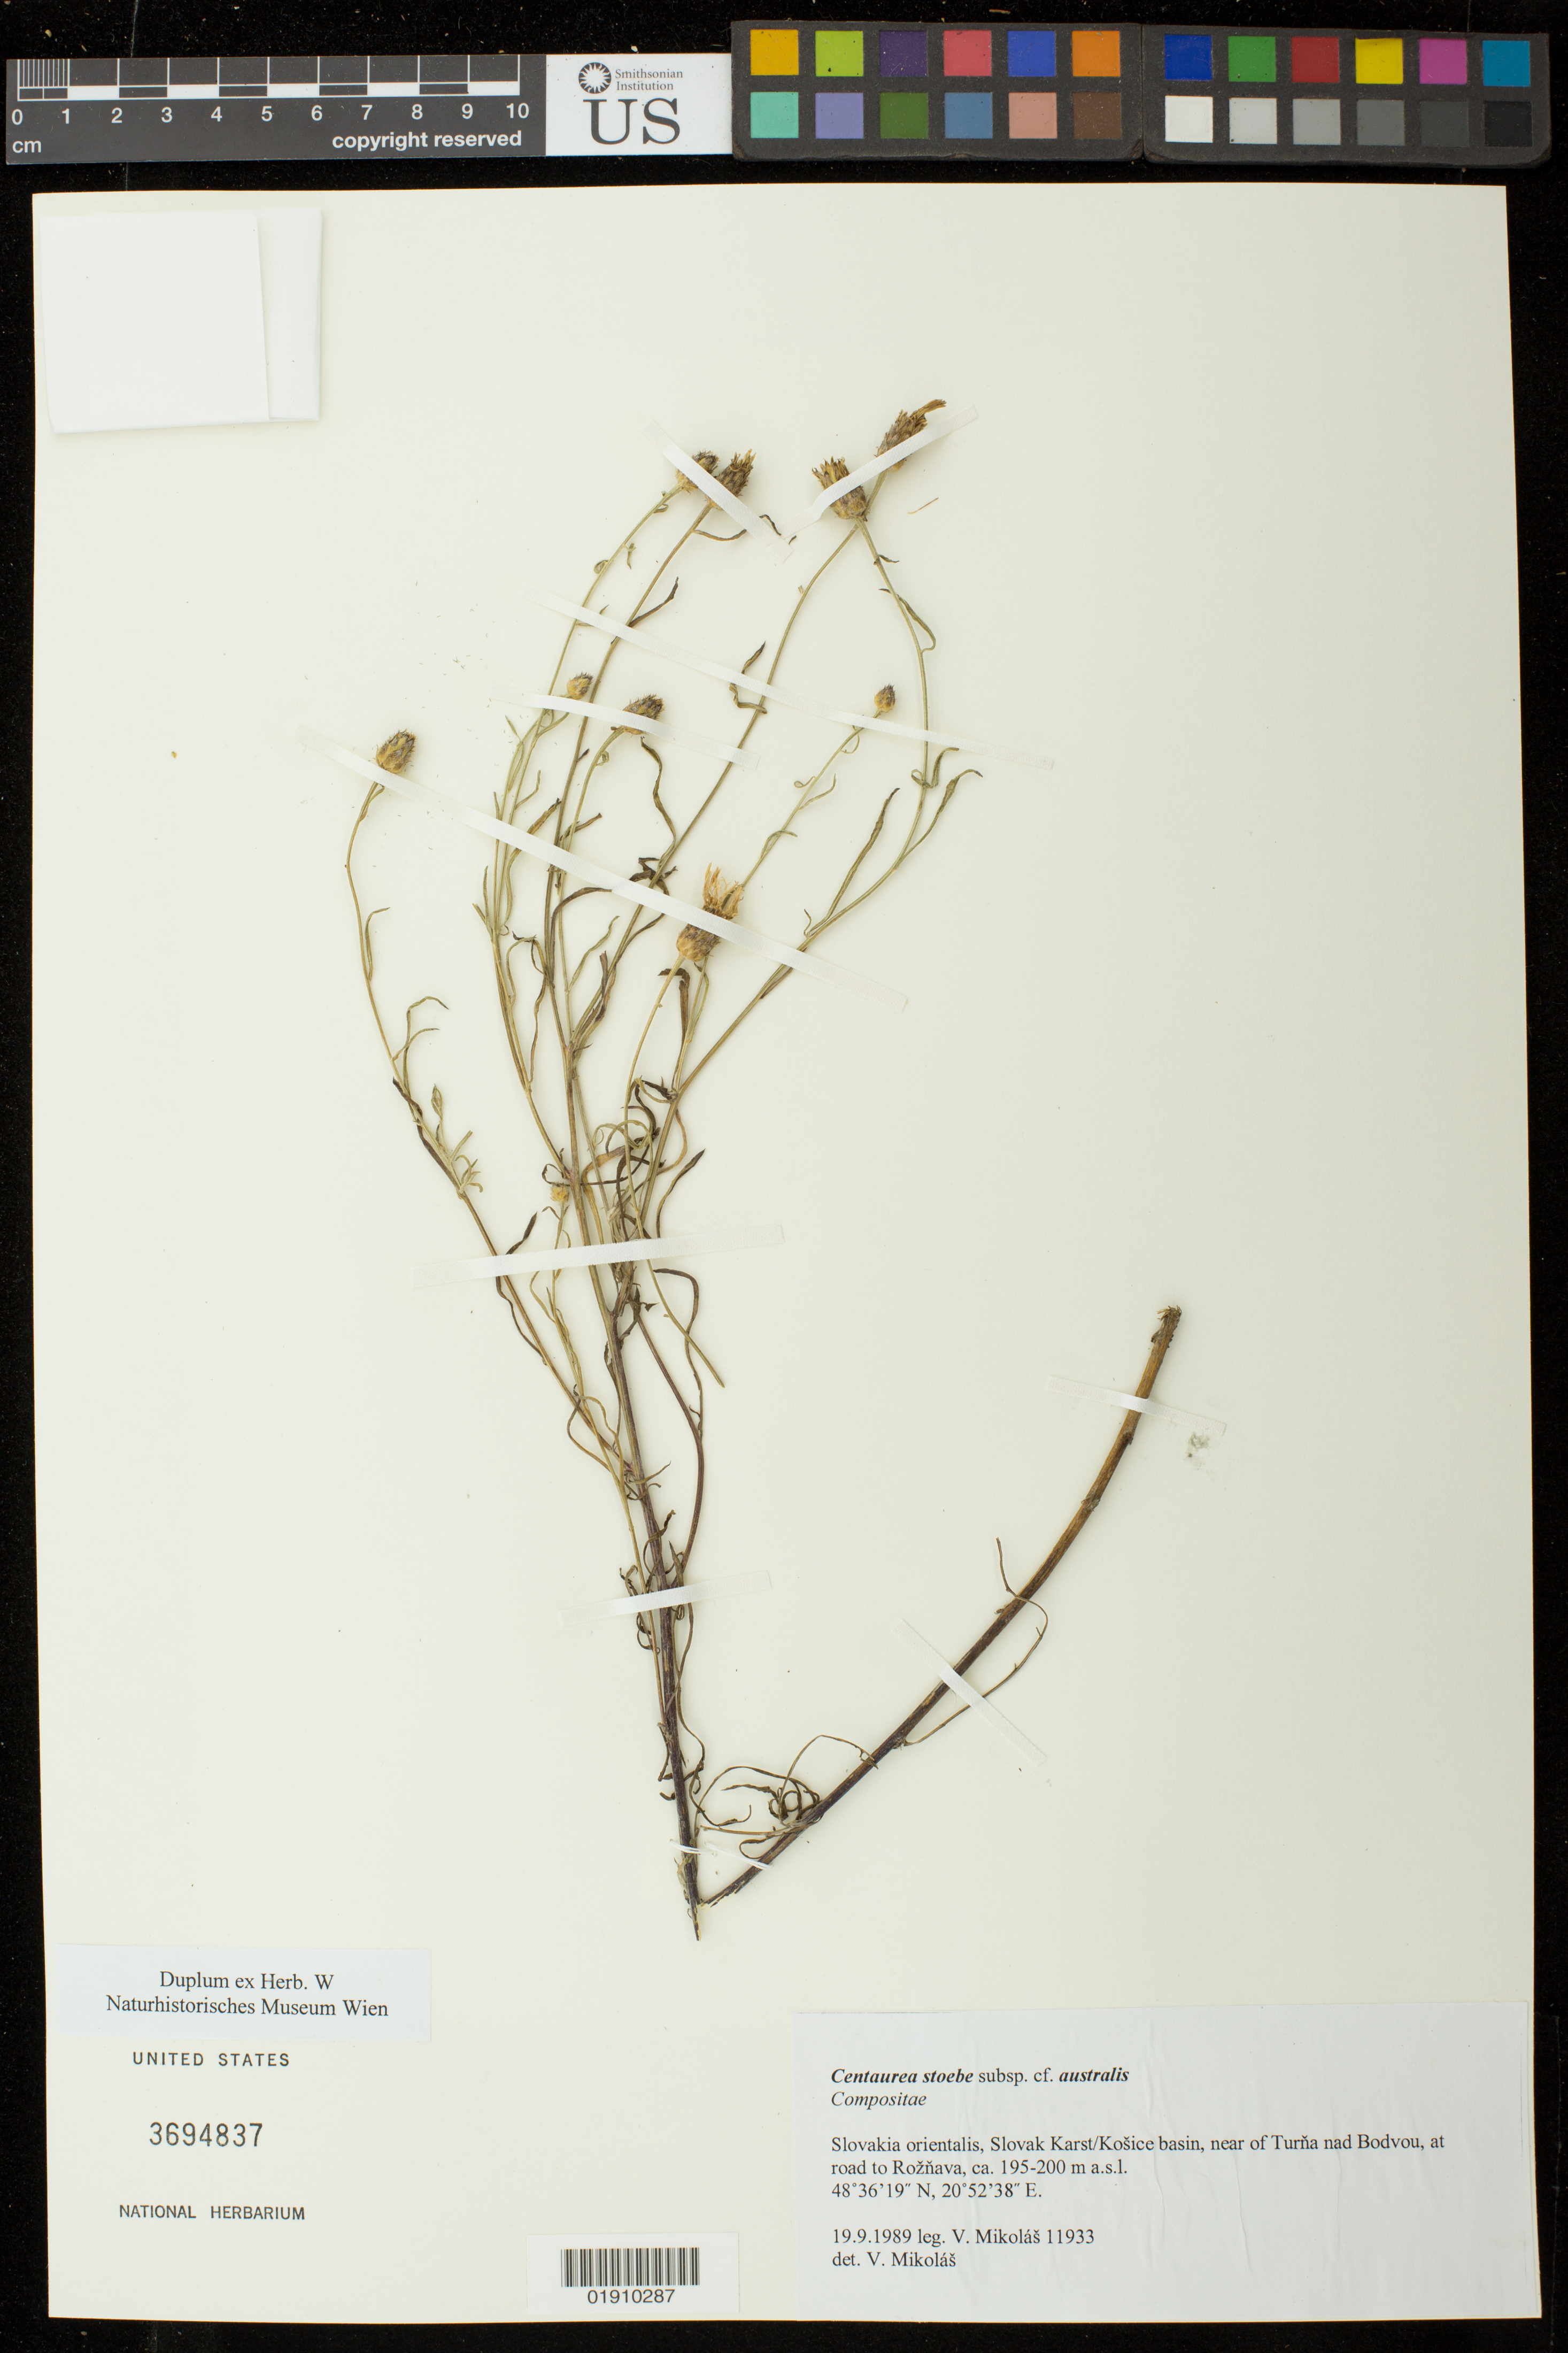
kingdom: Plantae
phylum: Tracheophyta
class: Magnoliopsida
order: Asterales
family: Asteraceae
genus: Centaurea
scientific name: Centaurea stoebe subsp. australis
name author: (Pančić & A. Kern.) Greuter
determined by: Mikolás, V.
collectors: V. Mikolás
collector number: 11933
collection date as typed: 19.9.1989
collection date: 1989-09-19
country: Slovakia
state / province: Kosicky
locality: Slovakia orientalis, Slovak Karst/Kosice basin, near Turna nad Bodvou, at road to Roznava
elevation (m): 195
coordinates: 48 36 19 N, 20 52 38 E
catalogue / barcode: US 3694837